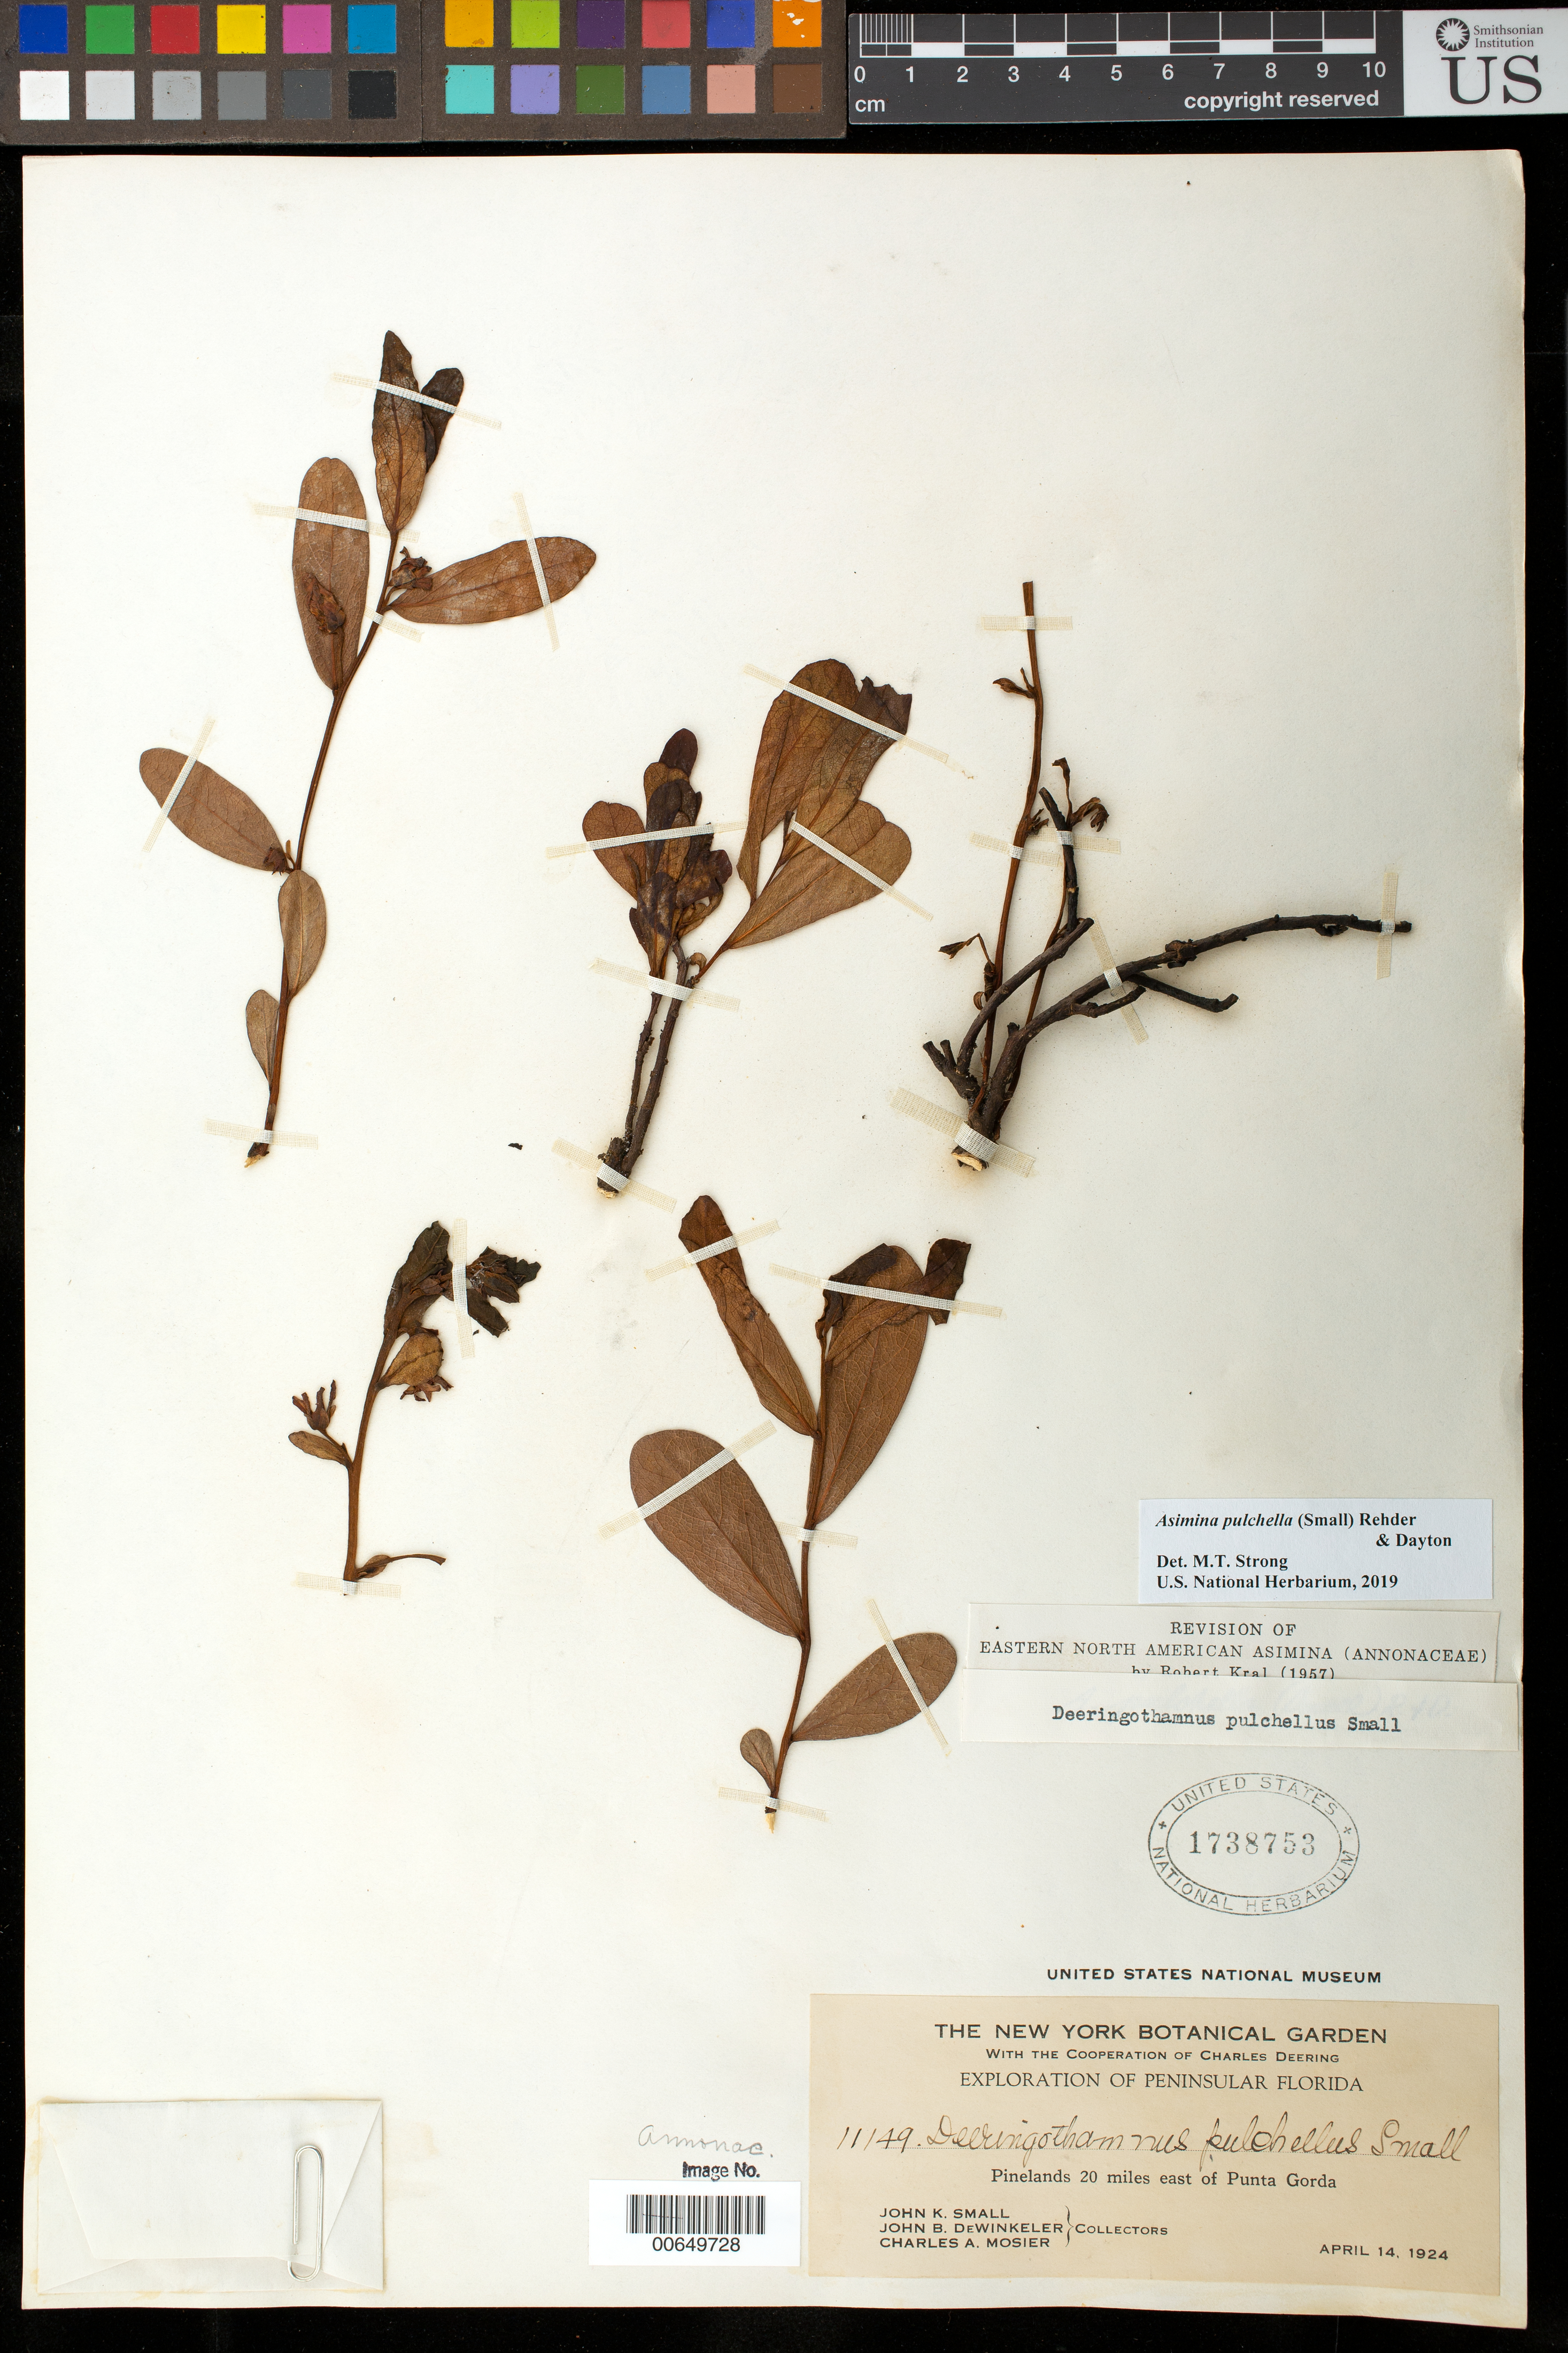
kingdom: Plantae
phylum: Tracheophyta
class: Magnoliopsida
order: Magnoliales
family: Annonaceae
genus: Asimina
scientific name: Asimina pulchella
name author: (Small) Rehder & Dayton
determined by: Strong, M. T., (US), Smithsonian Institution - National Museum of Natural History (UNITED STATES)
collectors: J. K. Small, J. DeWinkeler & C. A. Mosier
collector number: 11149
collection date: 1924-04-14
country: United States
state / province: Florida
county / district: Charlotte County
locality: Punta Gorda, 20 miles E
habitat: Pinelands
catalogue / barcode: US 1738753